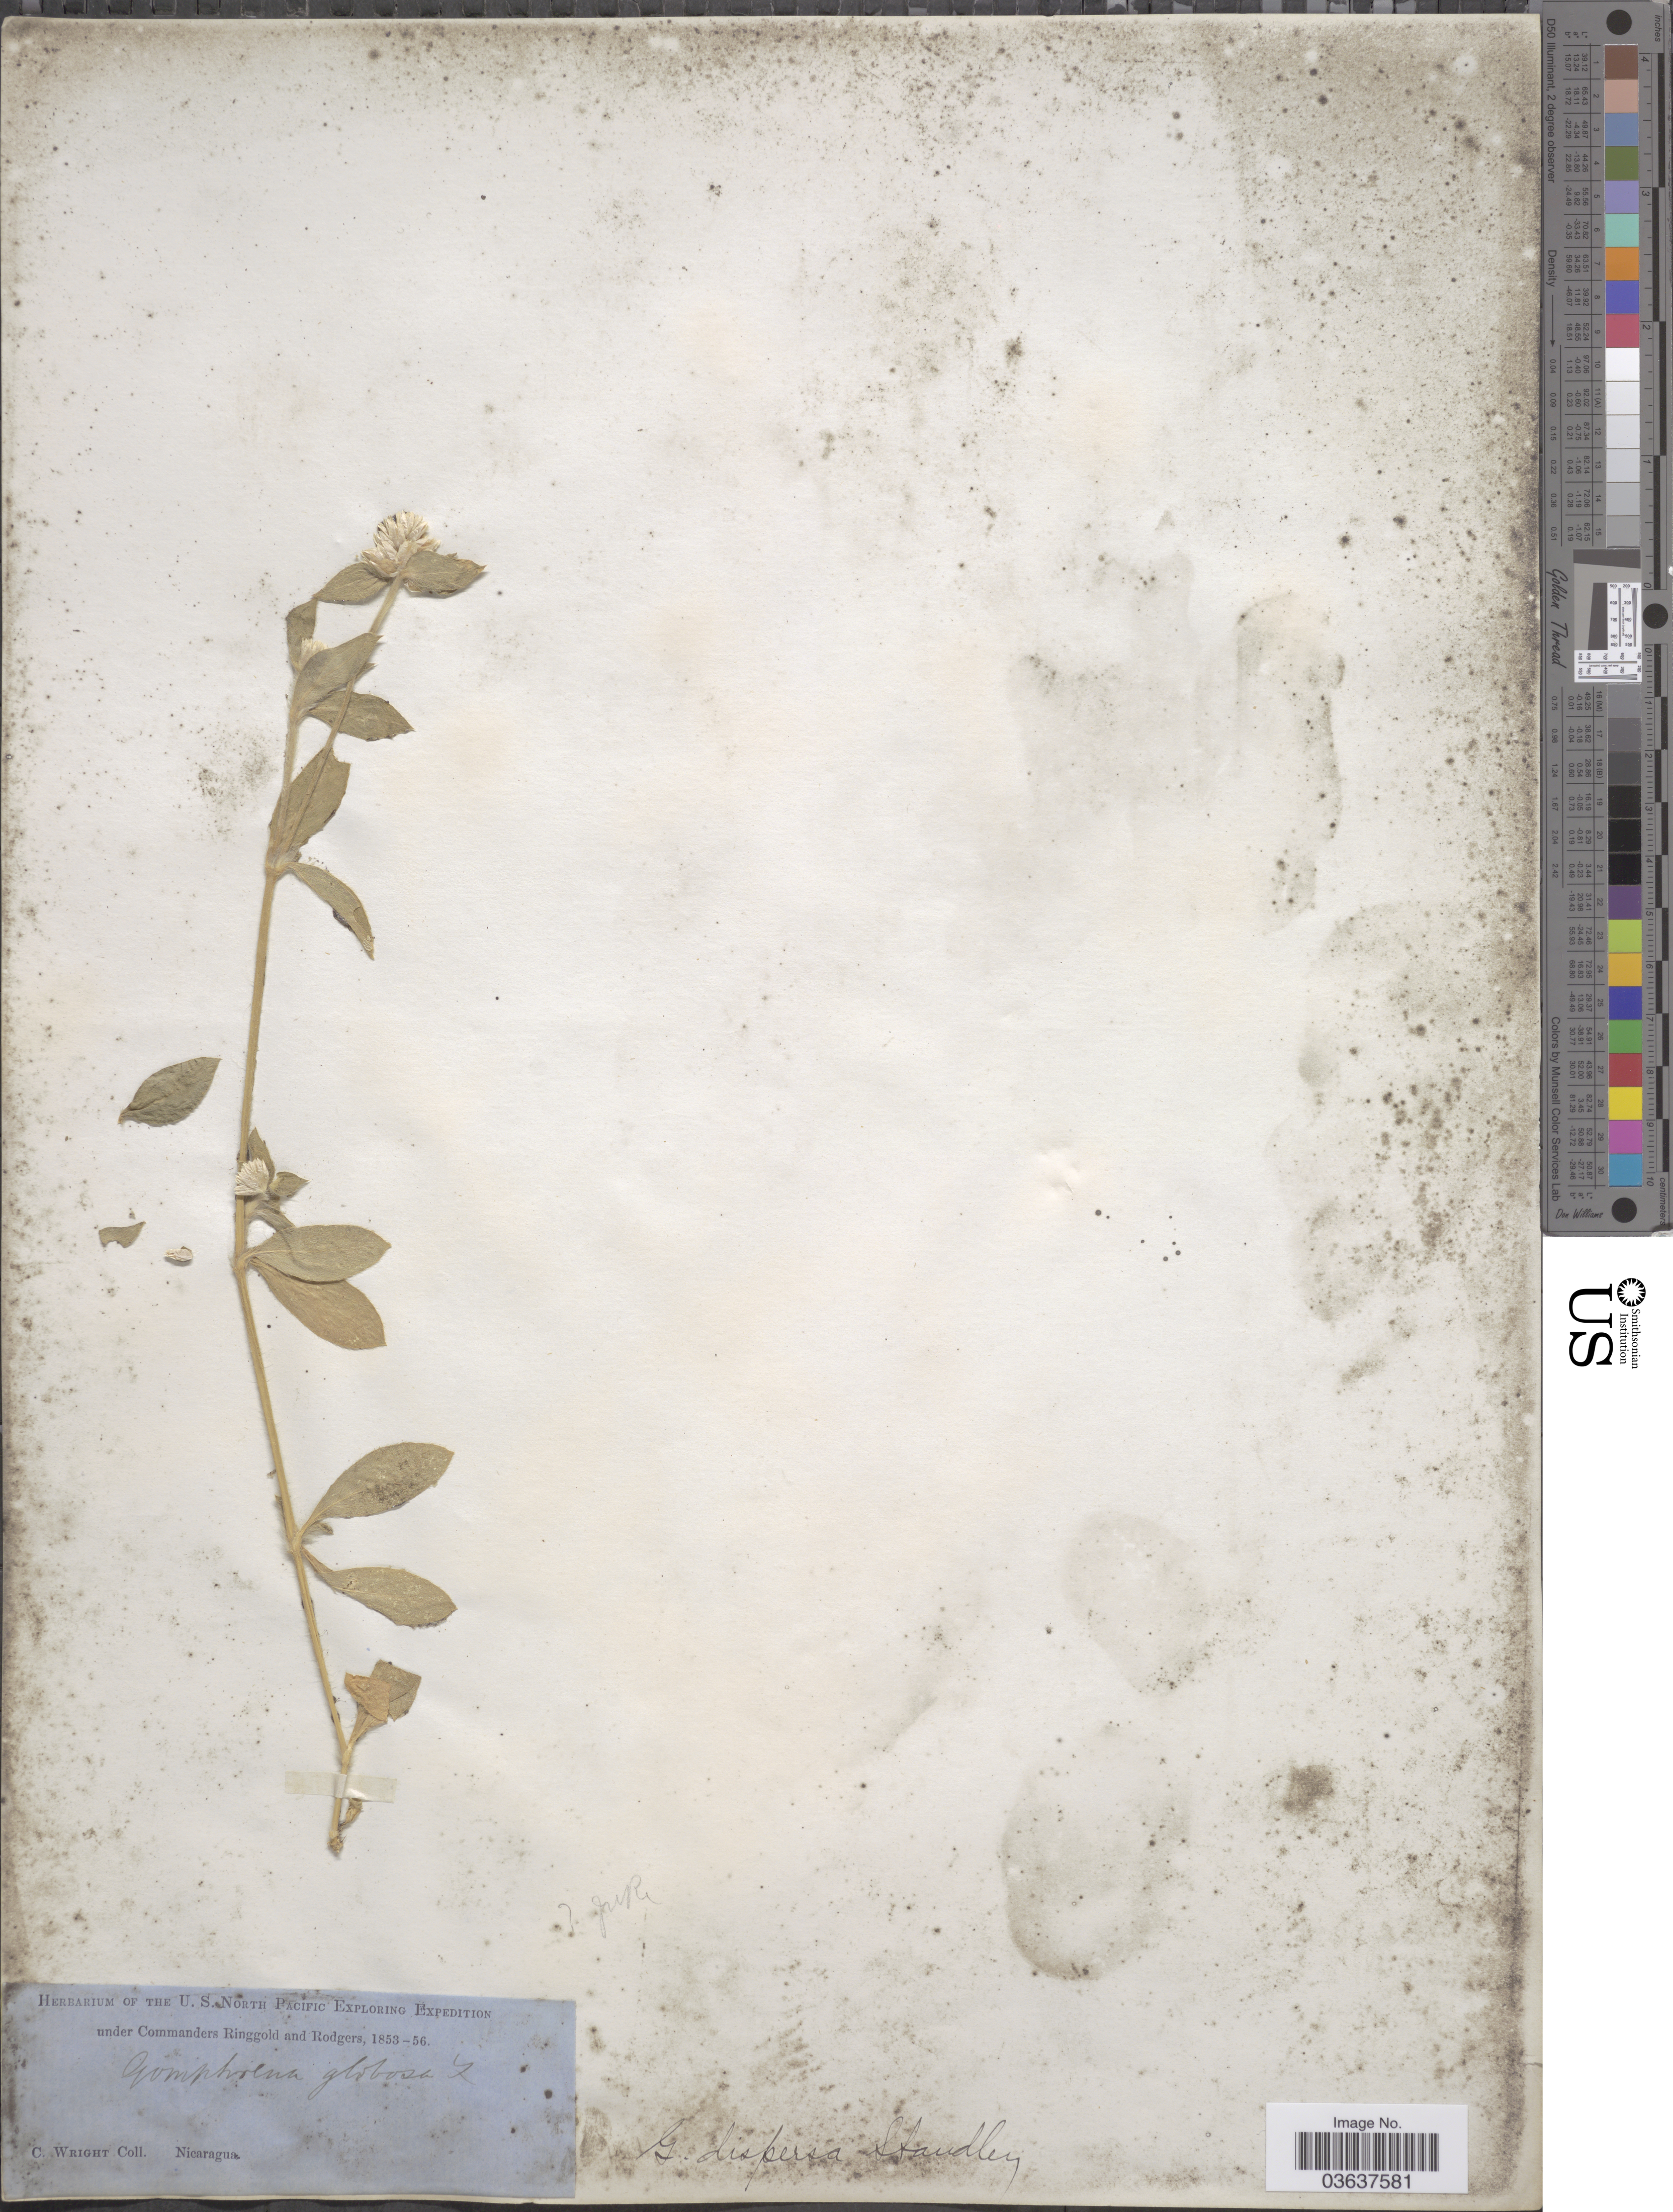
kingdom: Plantae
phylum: Tracheophyta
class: Magnoliopsida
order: Caryophyllales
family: Amaranthaceae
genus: Gomphrena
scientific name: Gomphrena dispersa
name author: Standl.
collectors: C. Wright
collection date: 1853/1856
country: Nicaragua